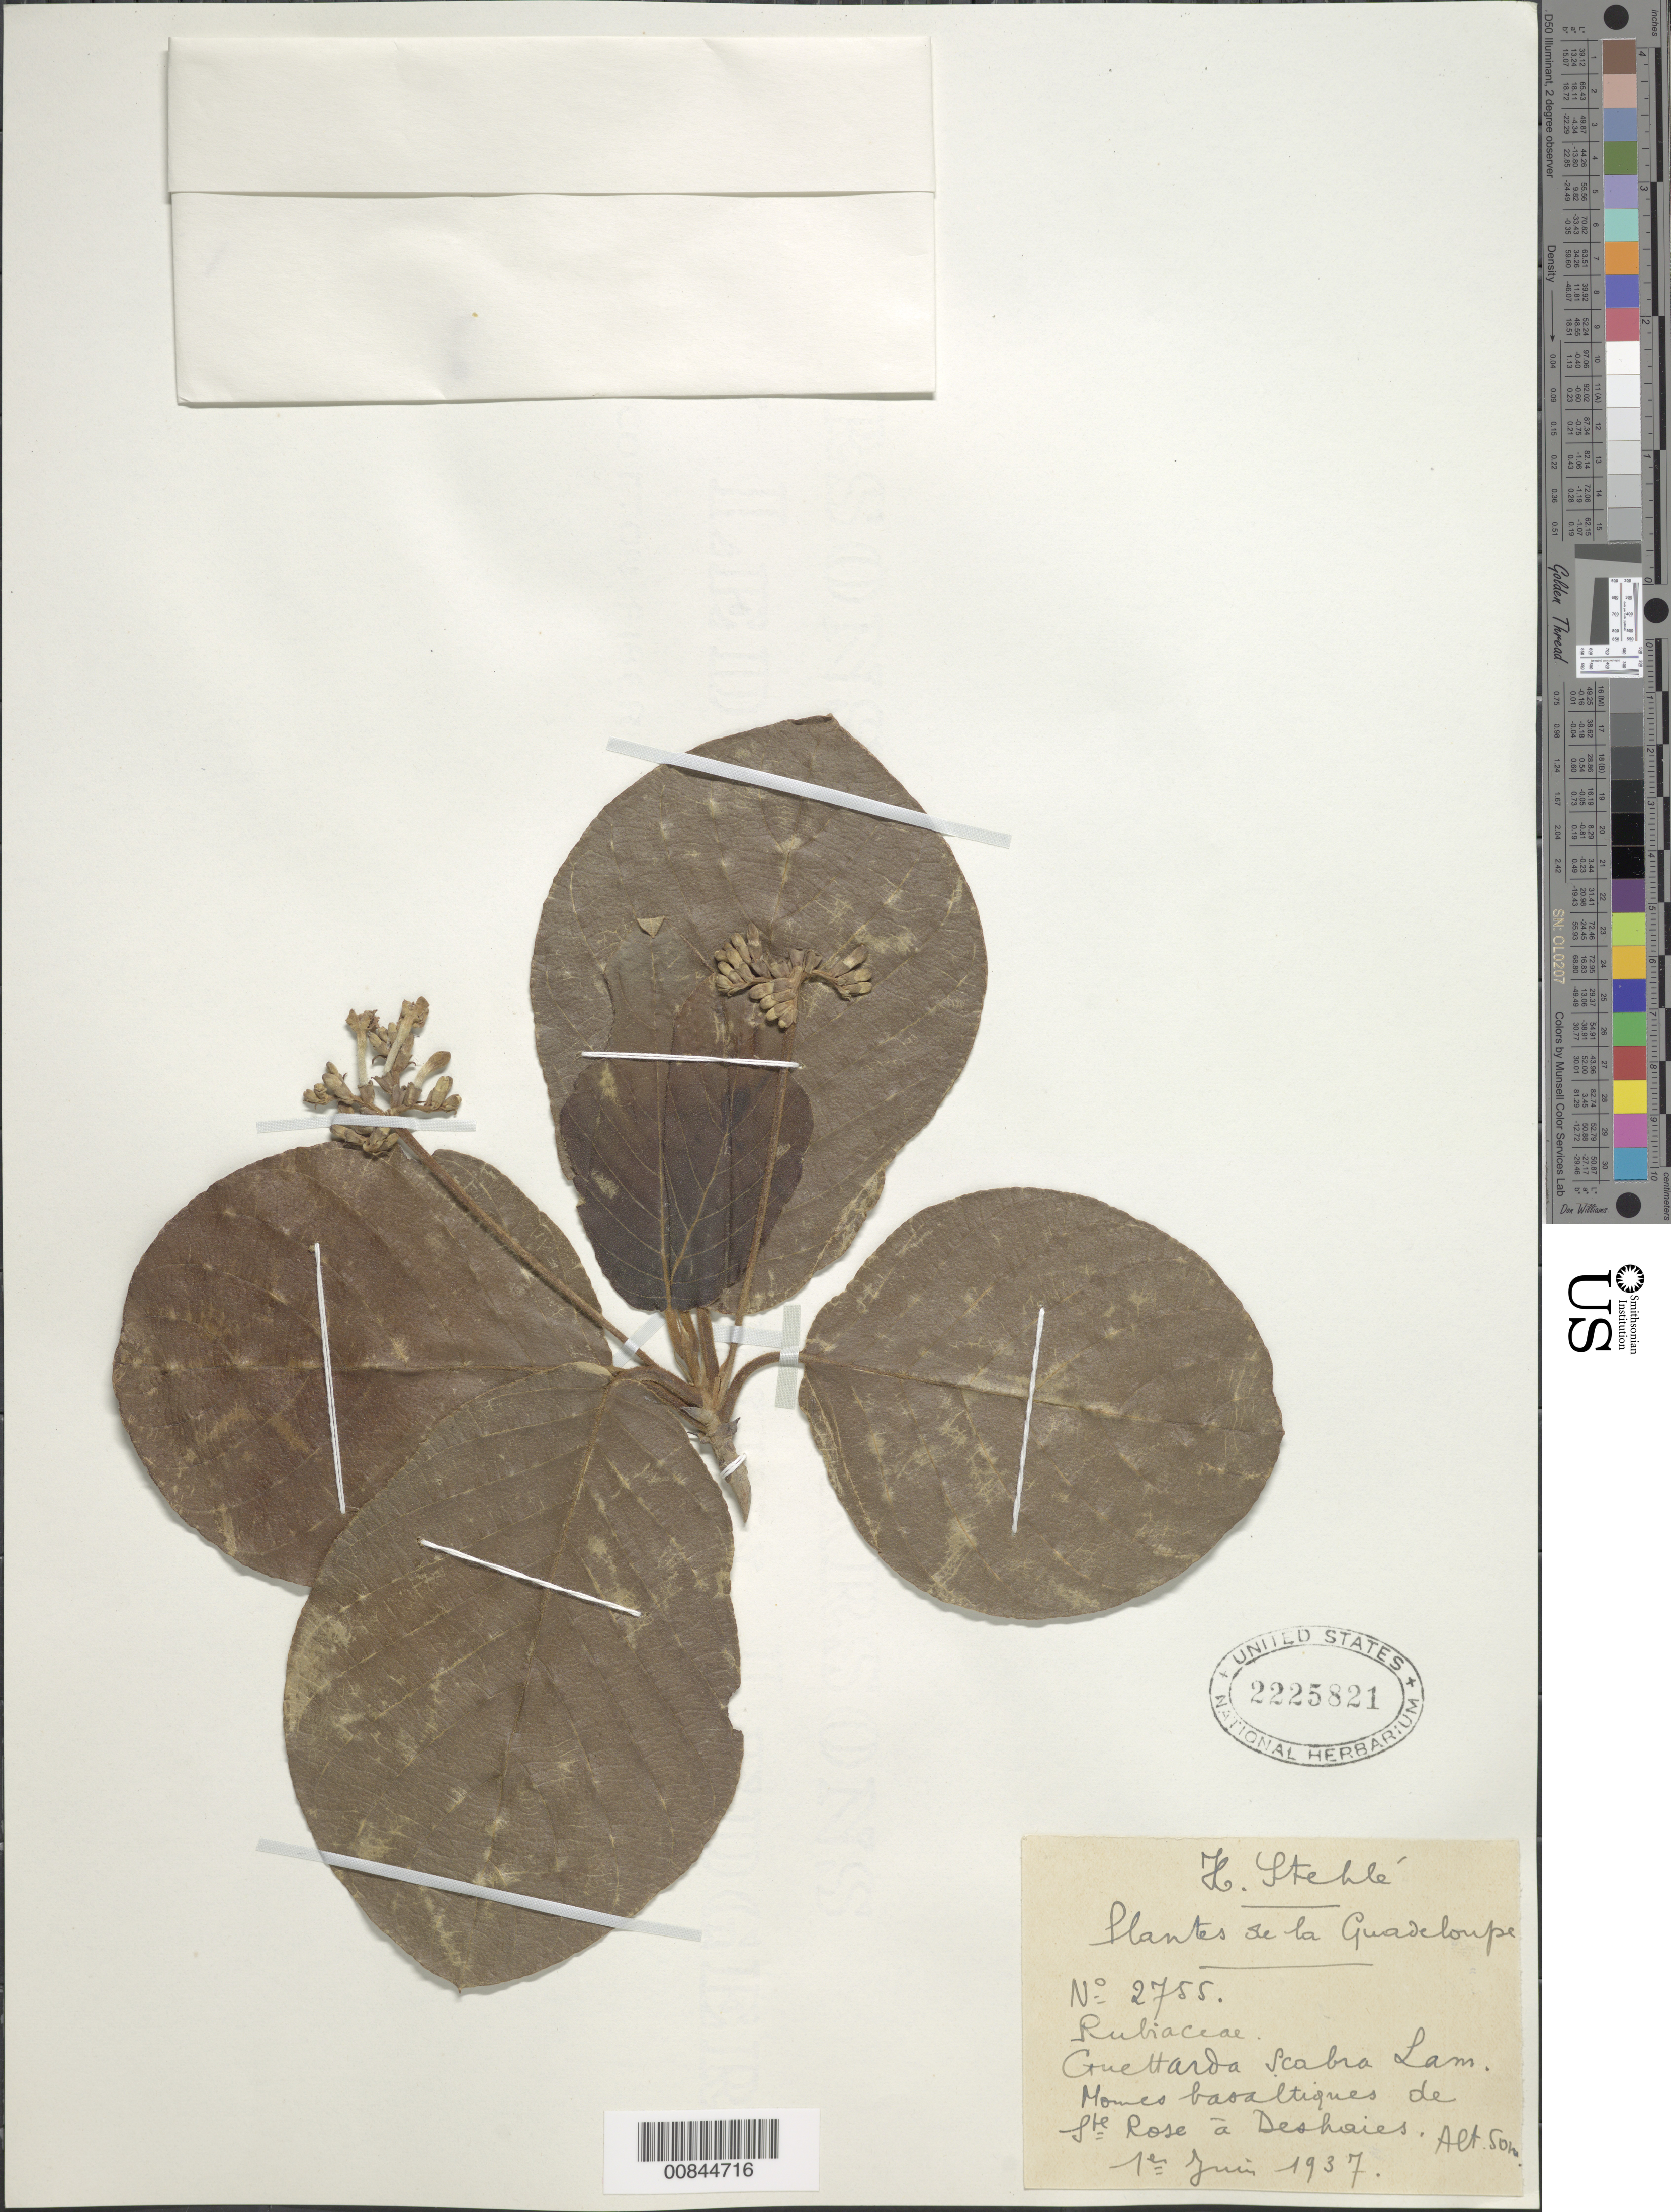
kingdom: Plantae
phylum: Tracheophyta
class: Magnoliopsida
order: Gentianales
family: Rubiaceae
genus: Guettarda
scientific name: Guettarda scabra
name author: (L.) Vent.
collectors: H. Stehlé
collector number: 2755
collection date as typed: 01 Jun 1937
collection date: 1937-06-01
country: Guadeloupe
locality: Mornes basaltiques de Ste. Rose à Deshoies (sp?)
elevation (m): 50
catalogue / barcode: US 2225821